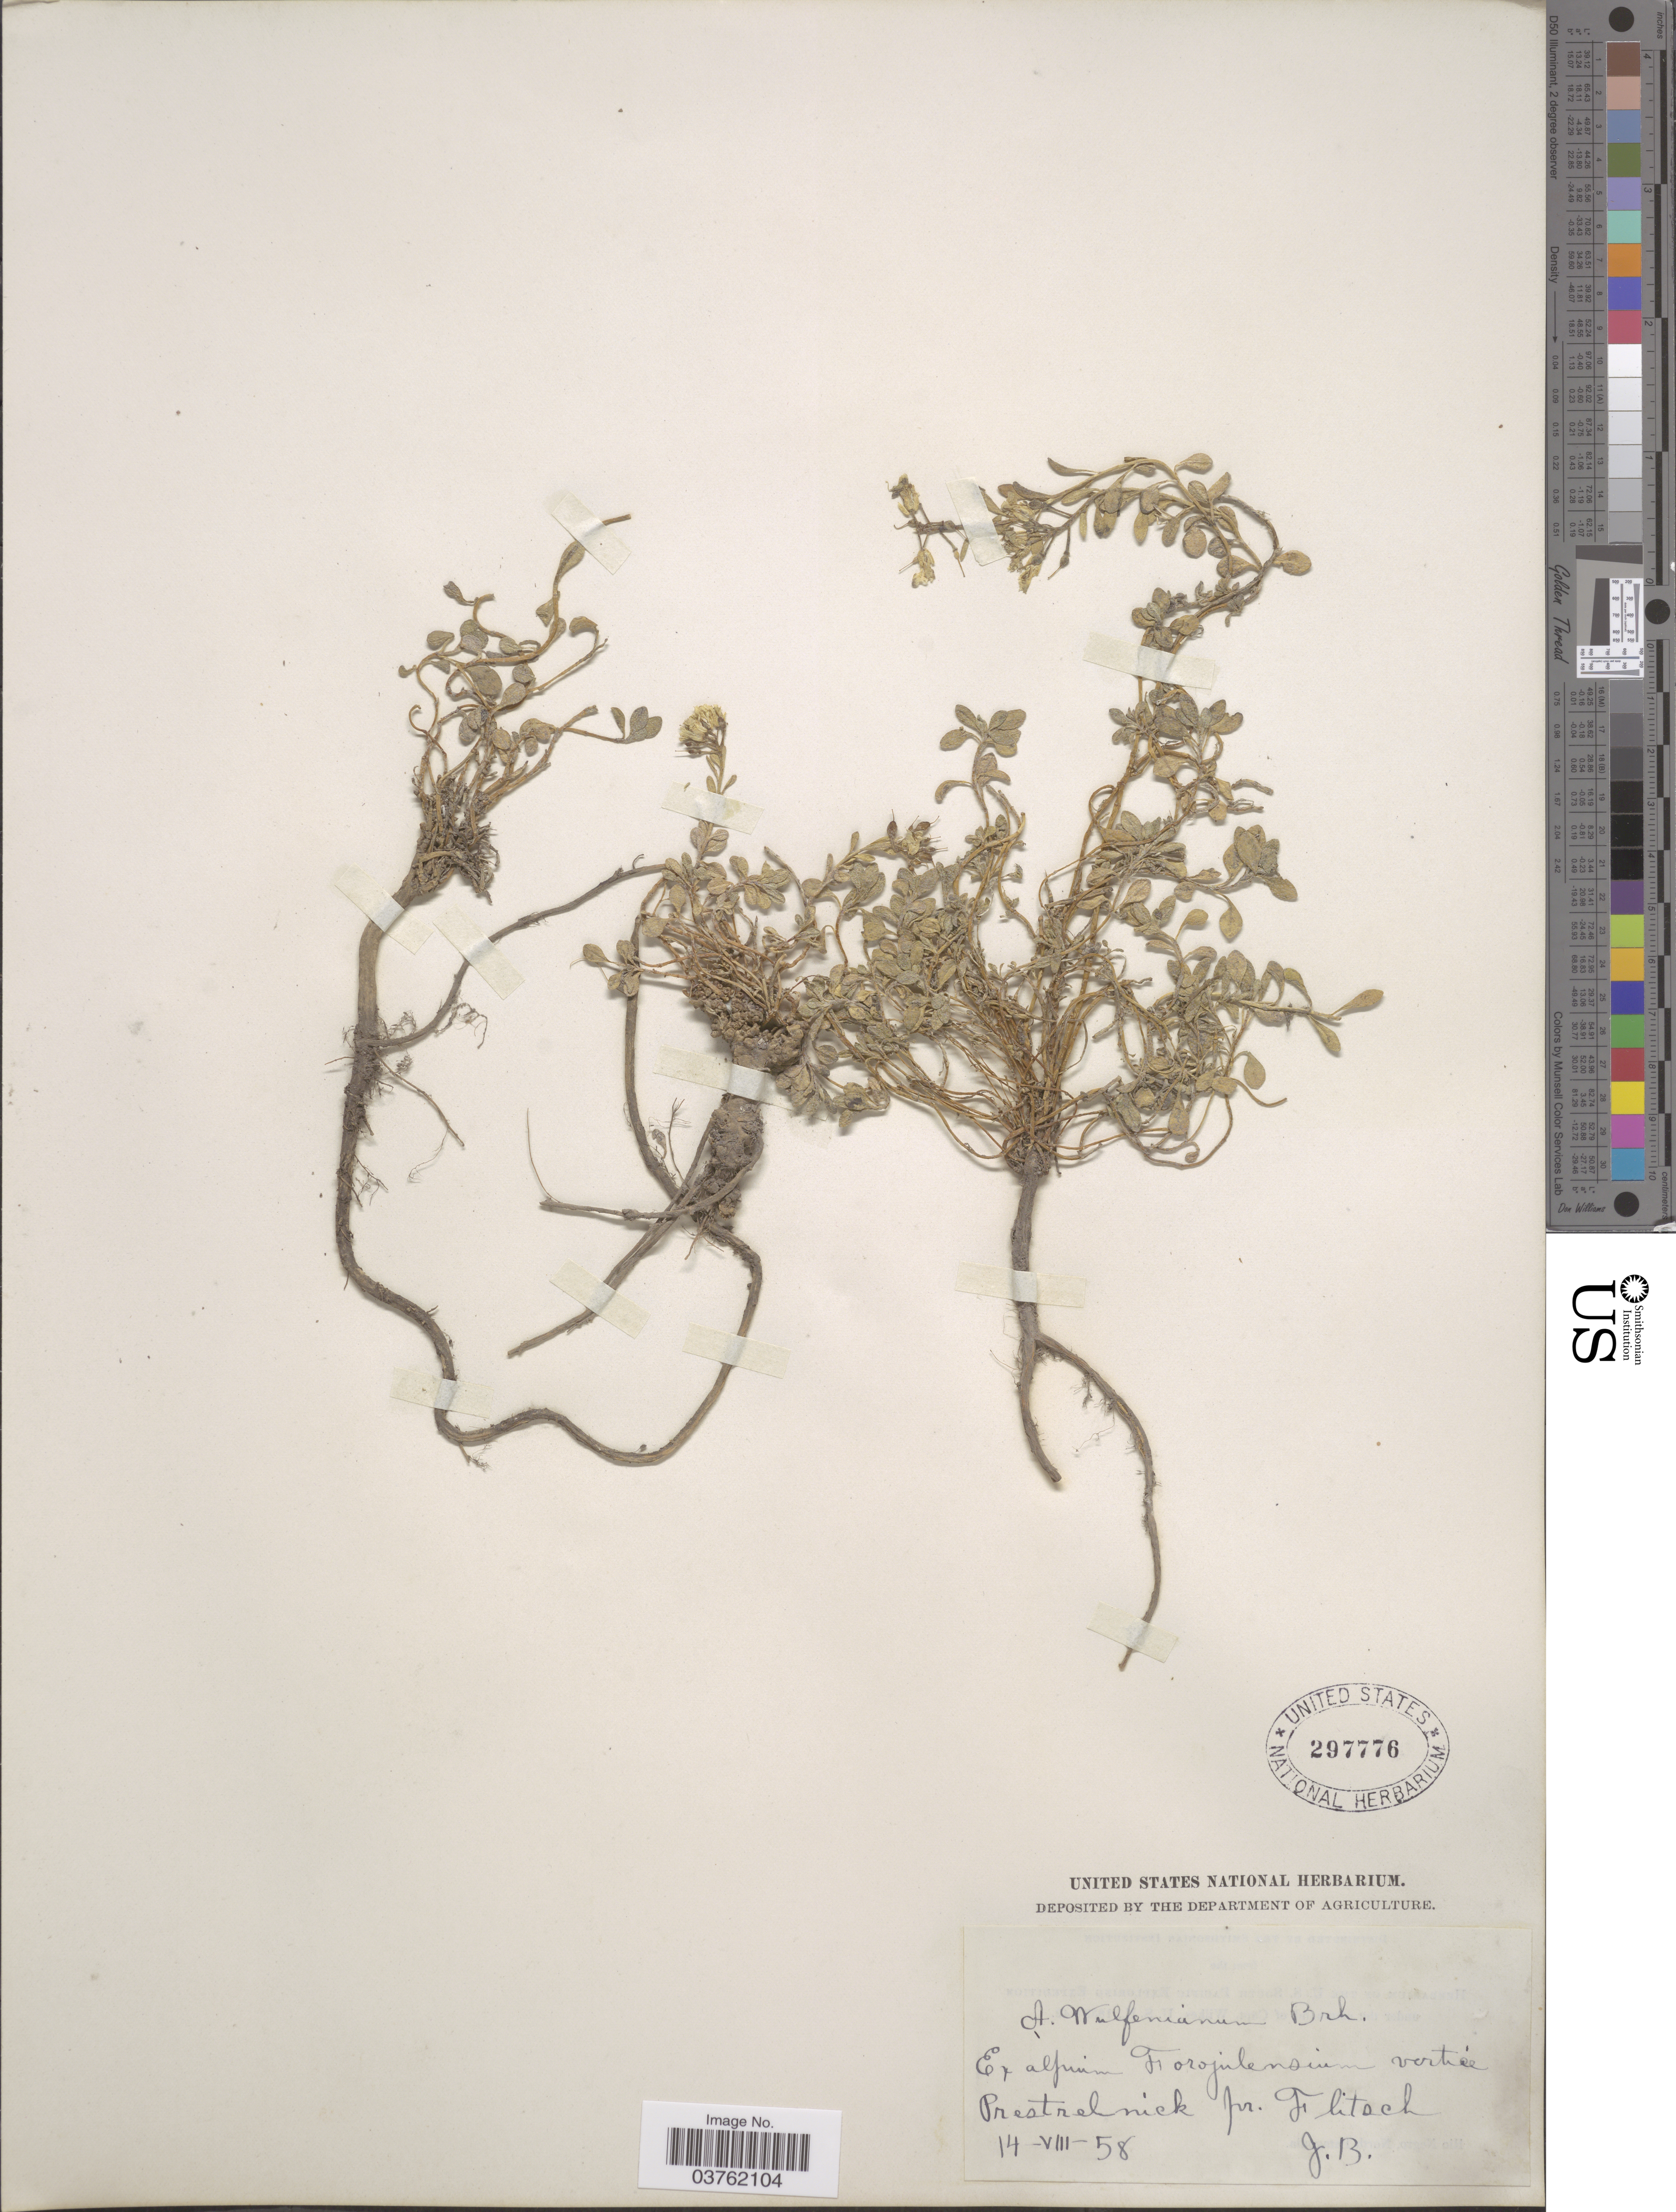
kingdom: Plantae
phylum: Tracheophyta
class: Magnoliopsida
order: Brassicales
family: Brassicaceae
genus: Alyssum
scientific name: Alyssum wulfenianum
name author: Willd.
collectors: J. B.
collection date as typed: Transcribed d/m/y: 14/8/58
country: Slovenia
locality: Ex alpium Forojulensium [interpreted] vertice Prestrelnick [interpreted] pr. Flitsch.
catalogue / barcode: US 297776